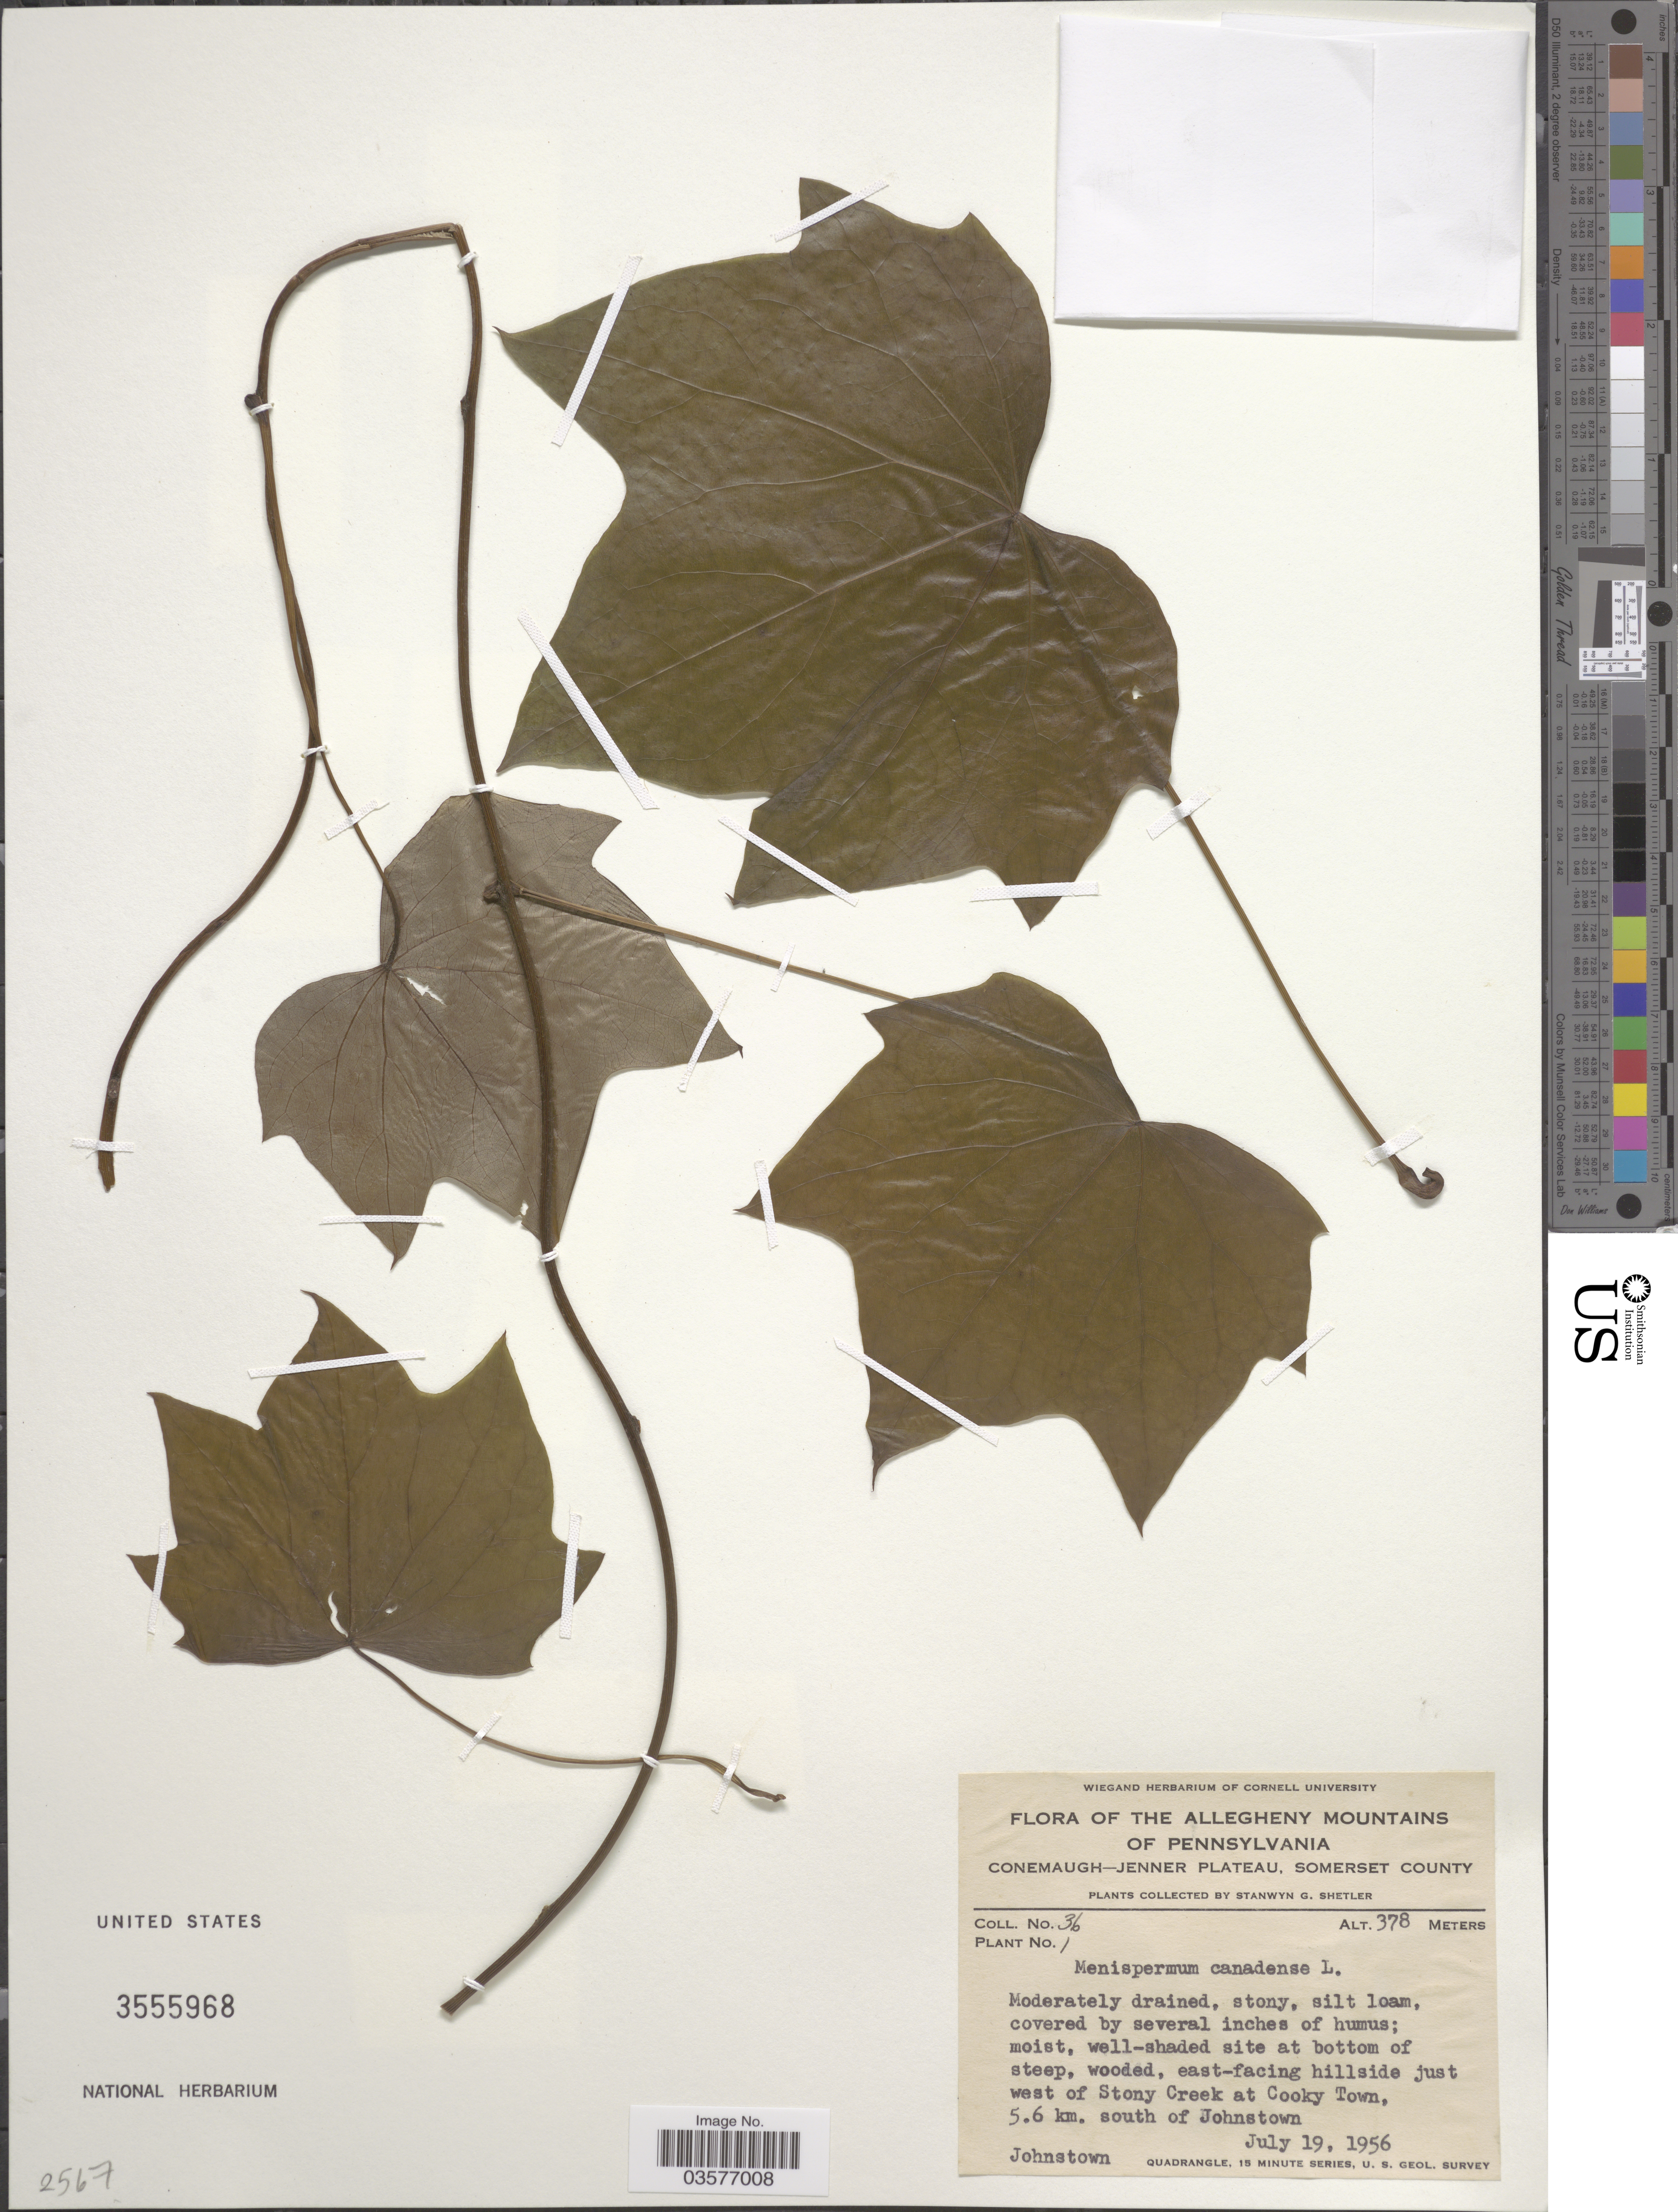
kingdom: Plantae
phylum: Tracheophyta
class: Magnoliopsida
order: Ranunculales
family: Menispermaceae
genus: Menispermum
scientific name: Menispermum canadense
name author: L.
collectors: S. Shetler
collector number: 36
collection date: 1956-07-19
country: United States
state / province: Pennsylvania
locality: The Allegheny Mountains. Conemaugh-Jenner Plateau, Somerset County. East-facing hillside just west of Stony Creek at Cooky Town, 5.6 km. south of Johnstown.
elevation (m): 378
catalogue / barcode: US 3555968